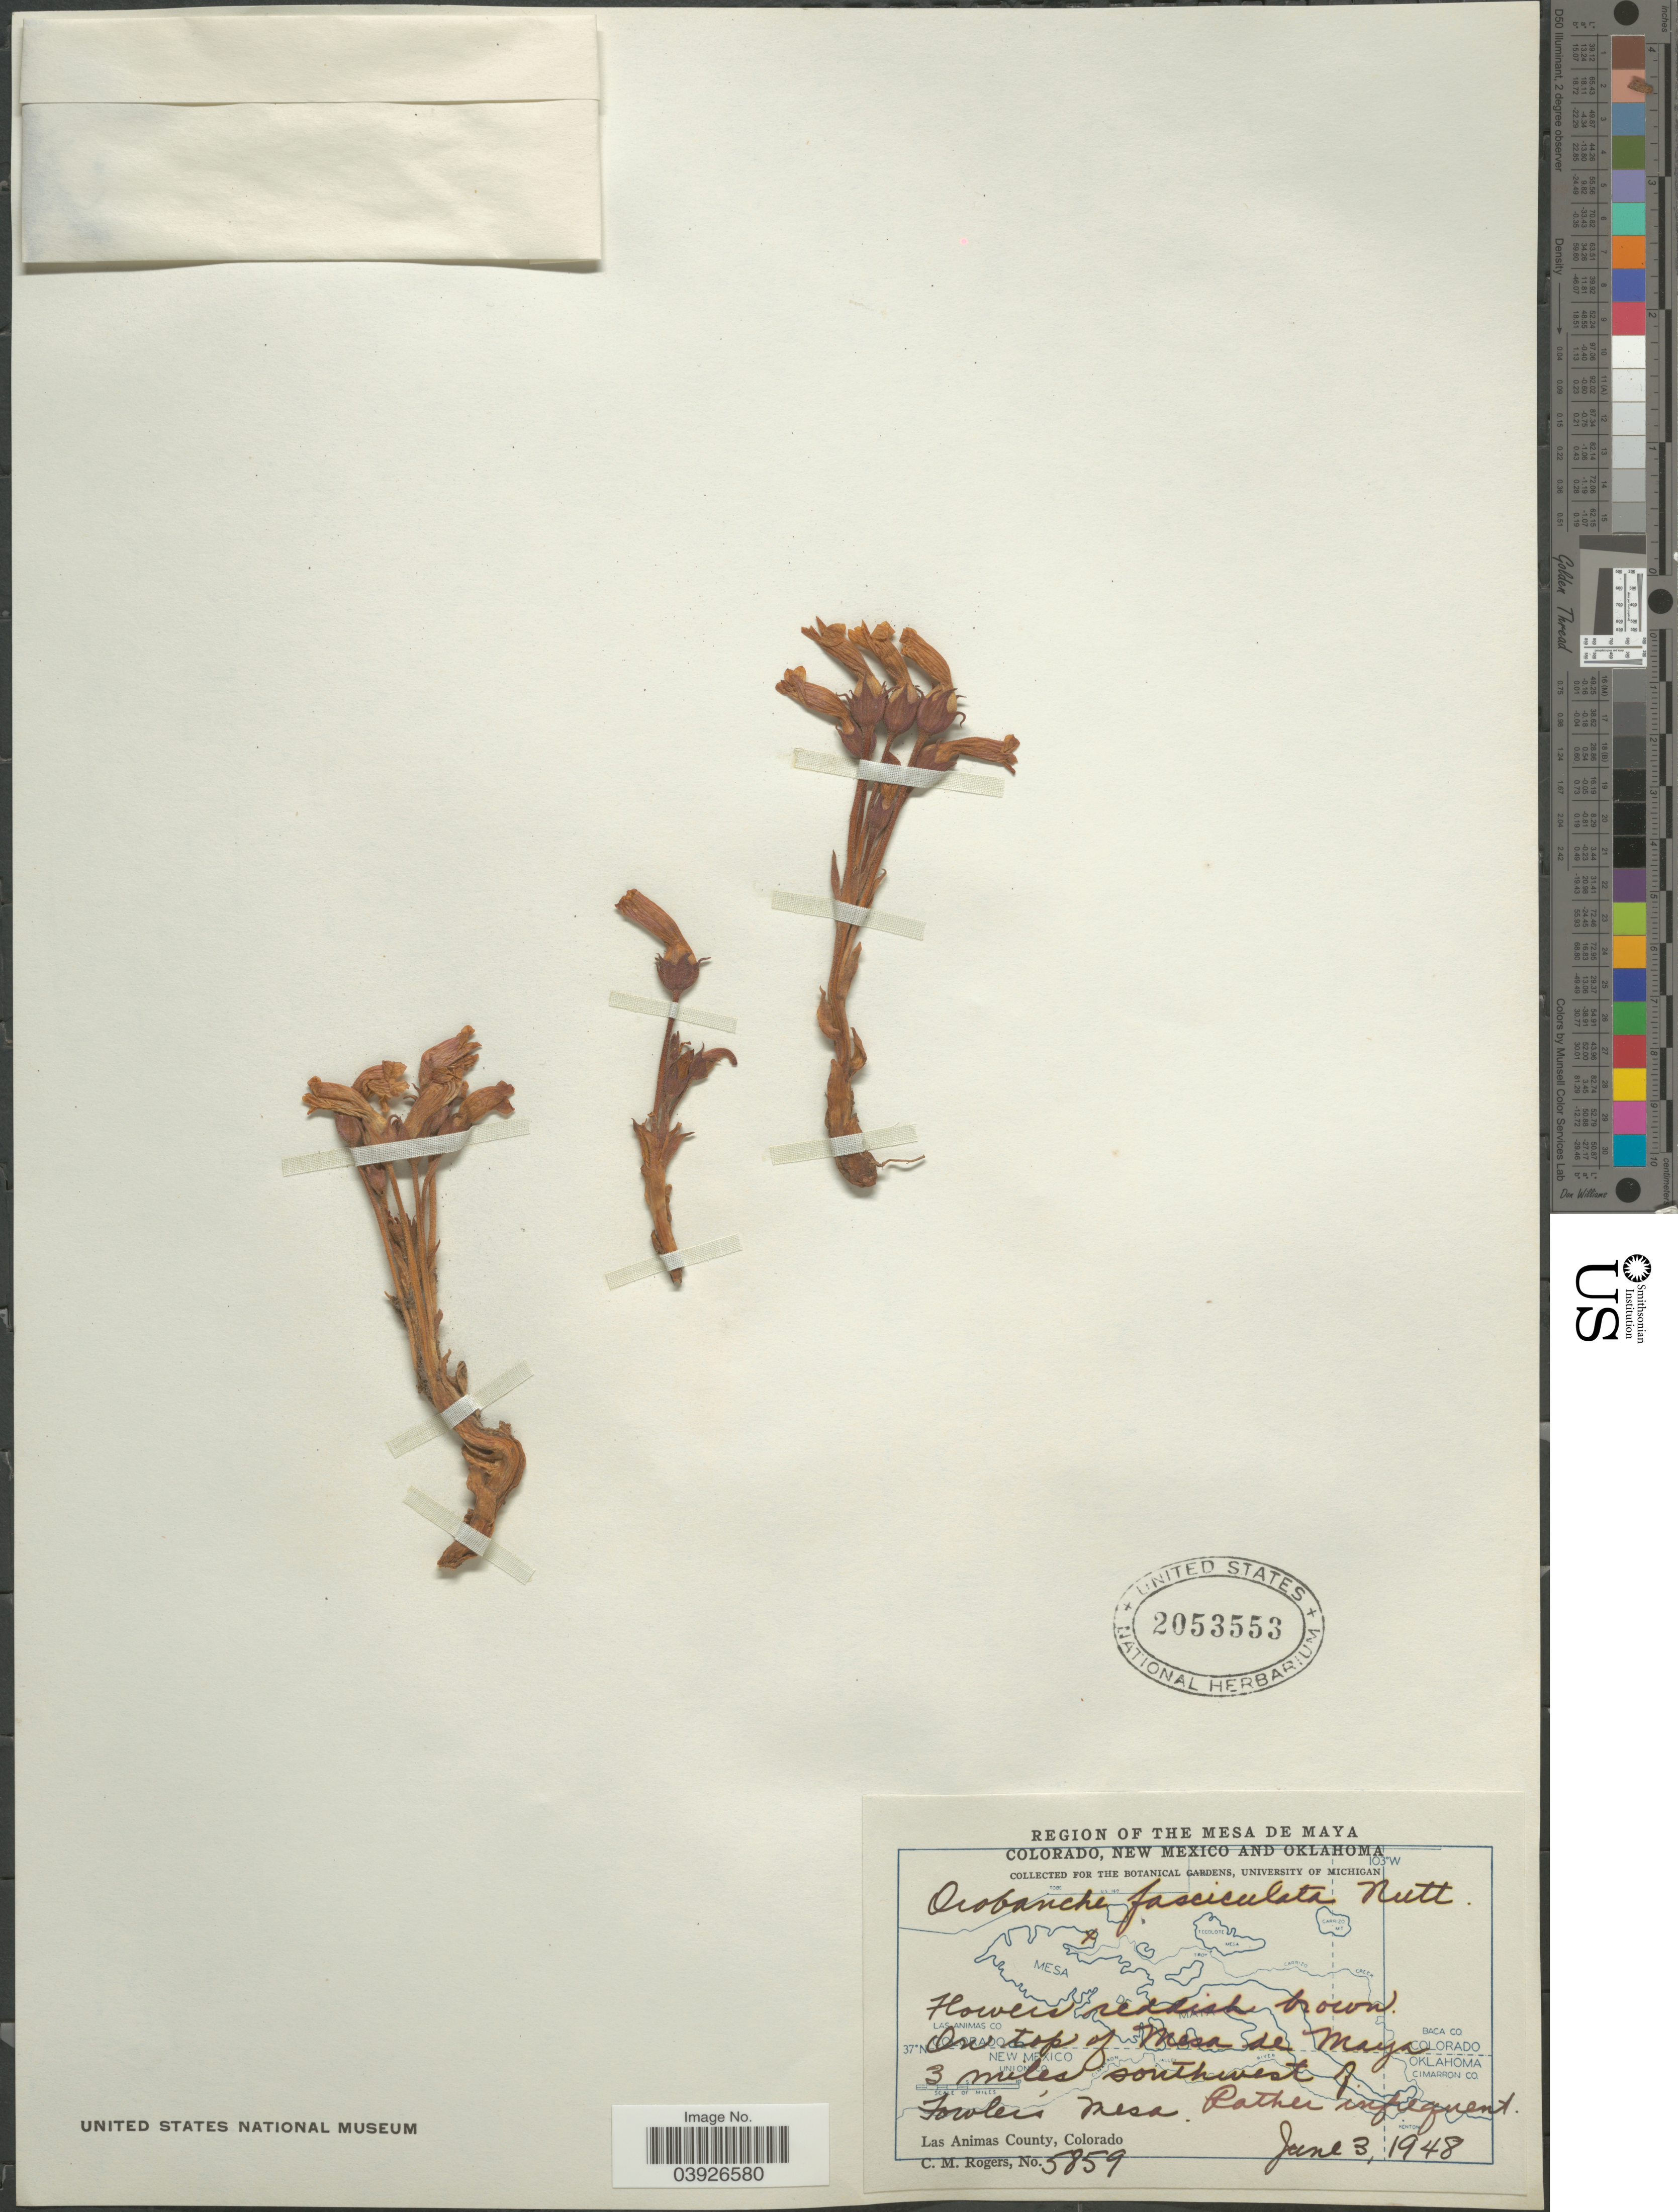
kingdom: Plantae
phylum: Tracheophyta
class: Magnoliopsida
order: Lamiales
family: Orobanchaceae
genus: Aphyllon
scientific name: Aphyllon fasciculatum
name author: (Nutt.) Torr. & A. Gray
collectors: C. M. Rogers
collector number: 5859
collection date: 1948-06-03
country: United States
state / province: Colorado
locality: The Mesa de Maya. On top of Mesa de Maya, 3 miles southwest of Fowler's Mesa. Las Animas County.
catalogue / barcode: US 2053553